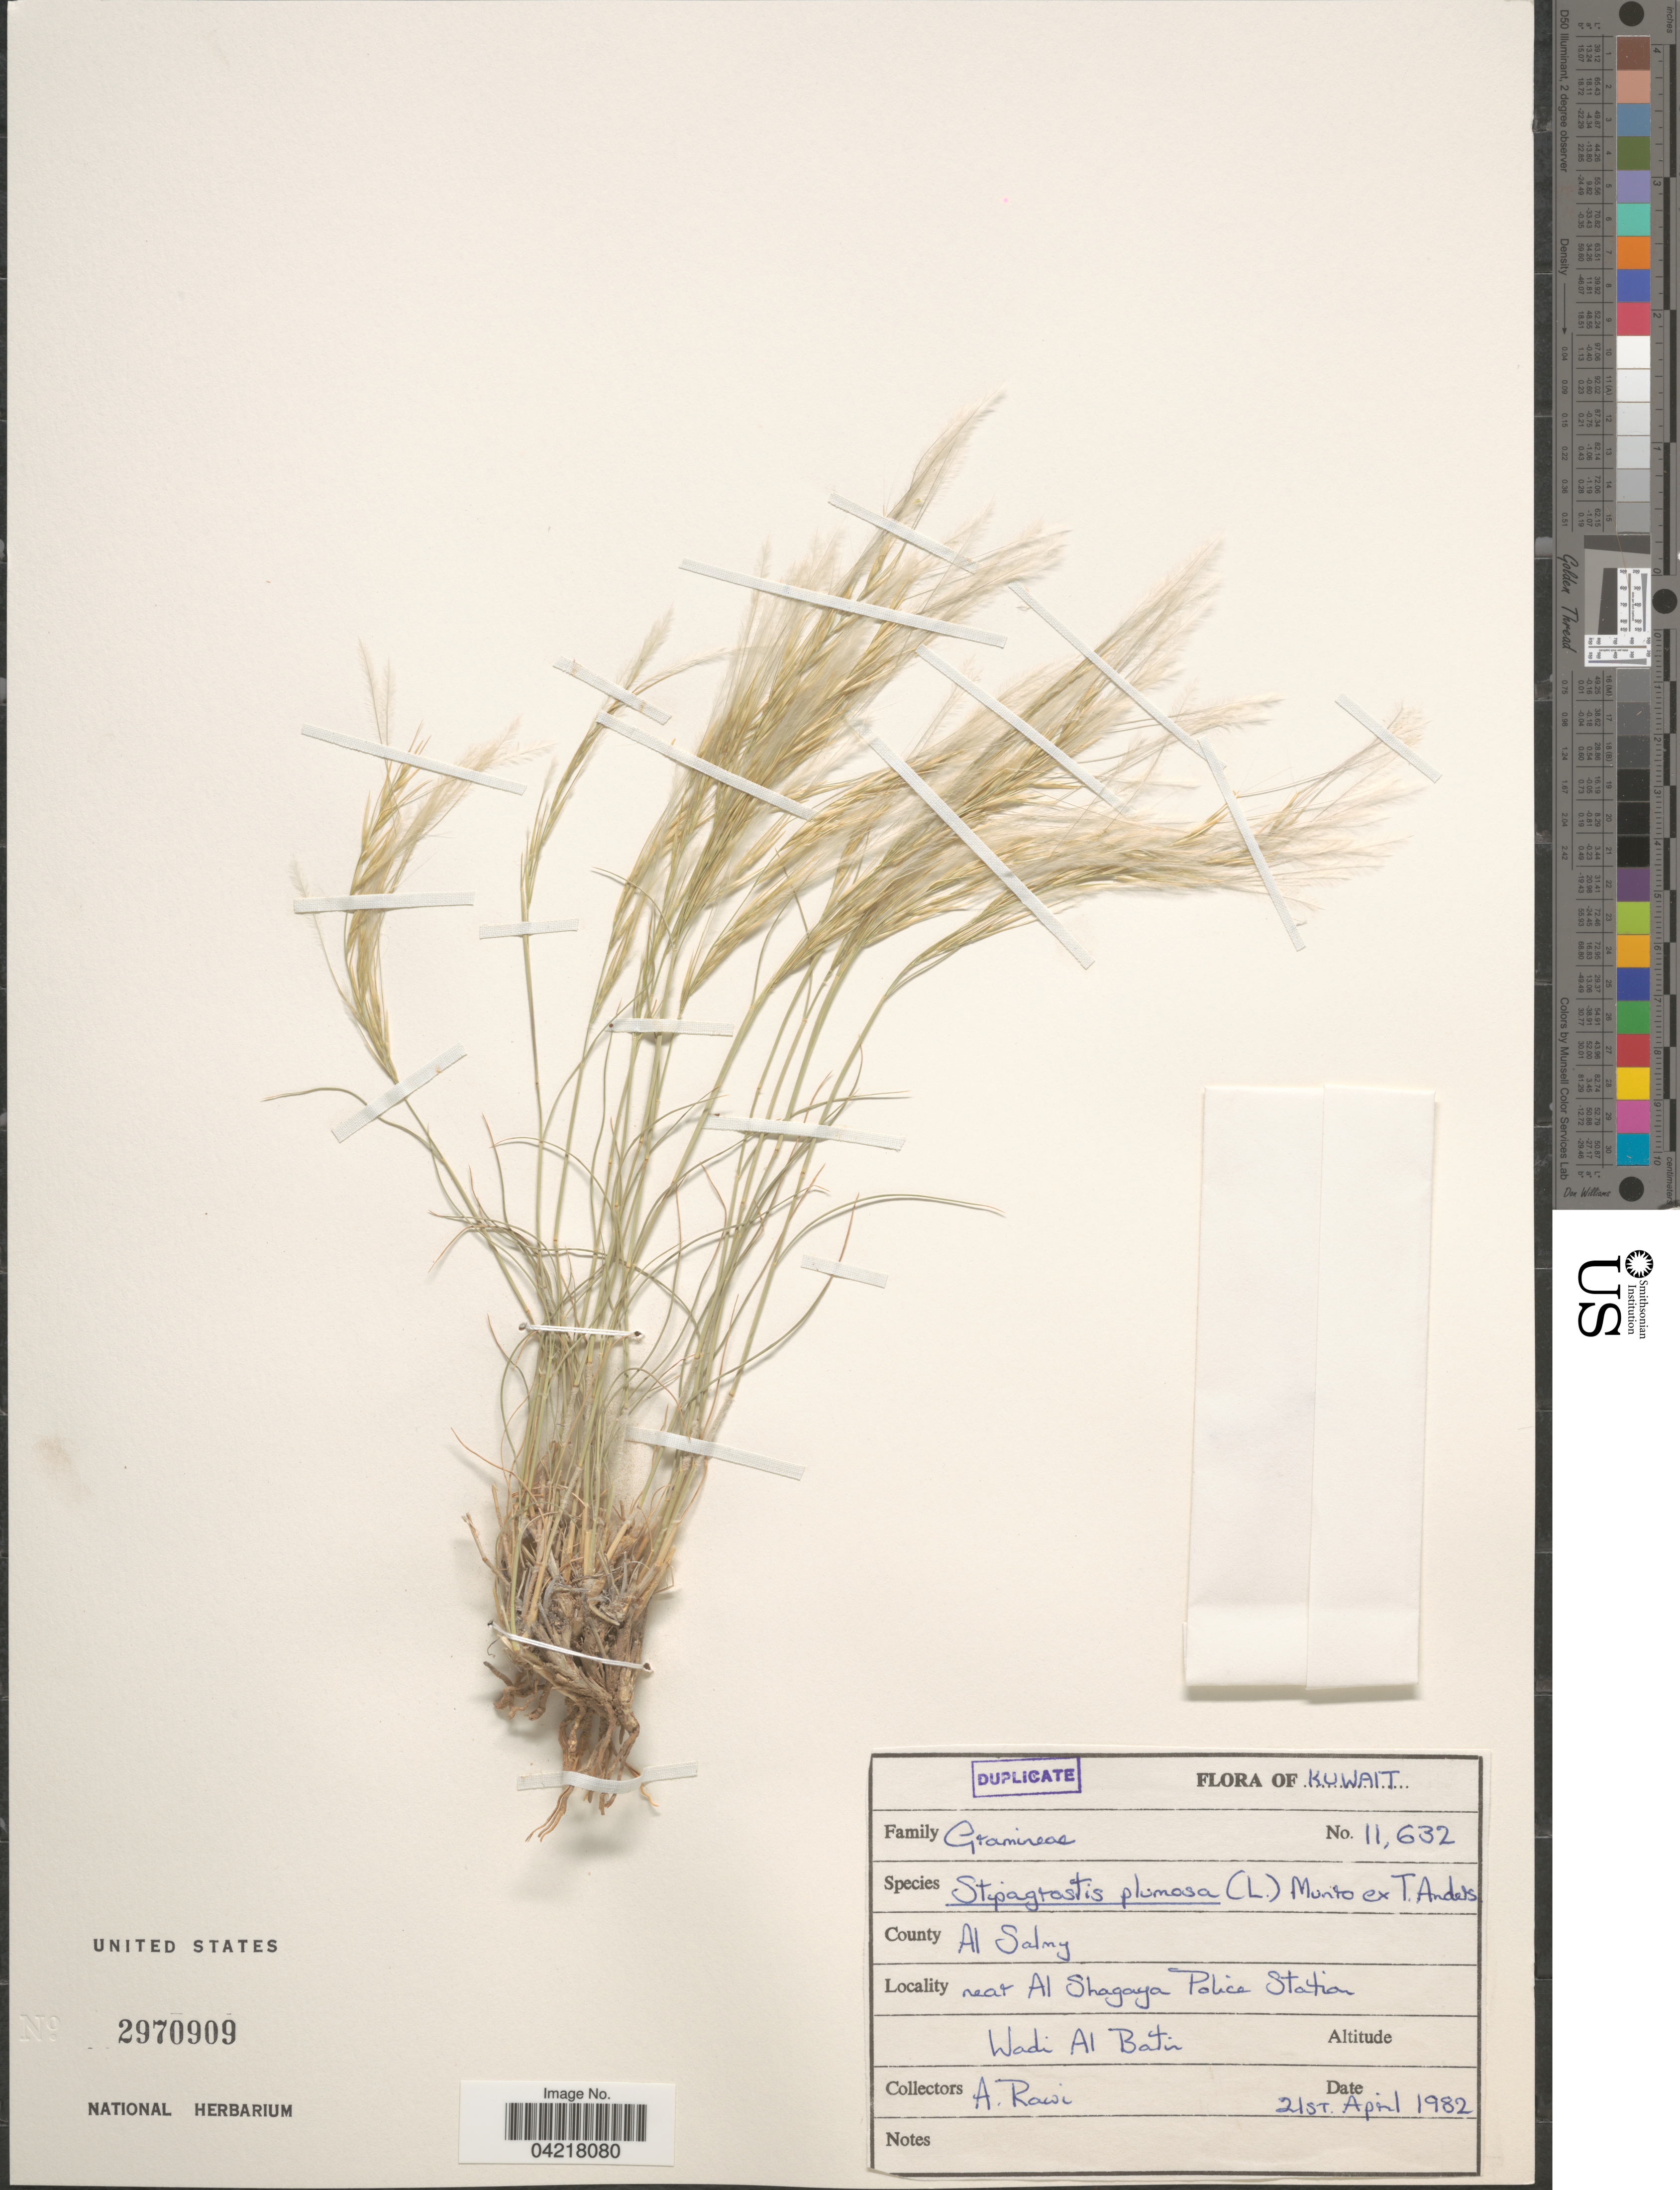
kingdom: Plantae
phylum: Tracheophyta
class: Liliopsida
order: Poales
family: Poaceae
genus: Stipagrostis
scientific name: Stipagrostis plumosa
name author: (L.) Munro ex T. Anderson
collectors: A. Rawi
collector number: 11632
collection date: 1982-04-21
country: Kuwait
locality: County Al Salny. Near Al Shagaya Police Station. Wadi Al Batir.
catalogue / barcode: US 2970909